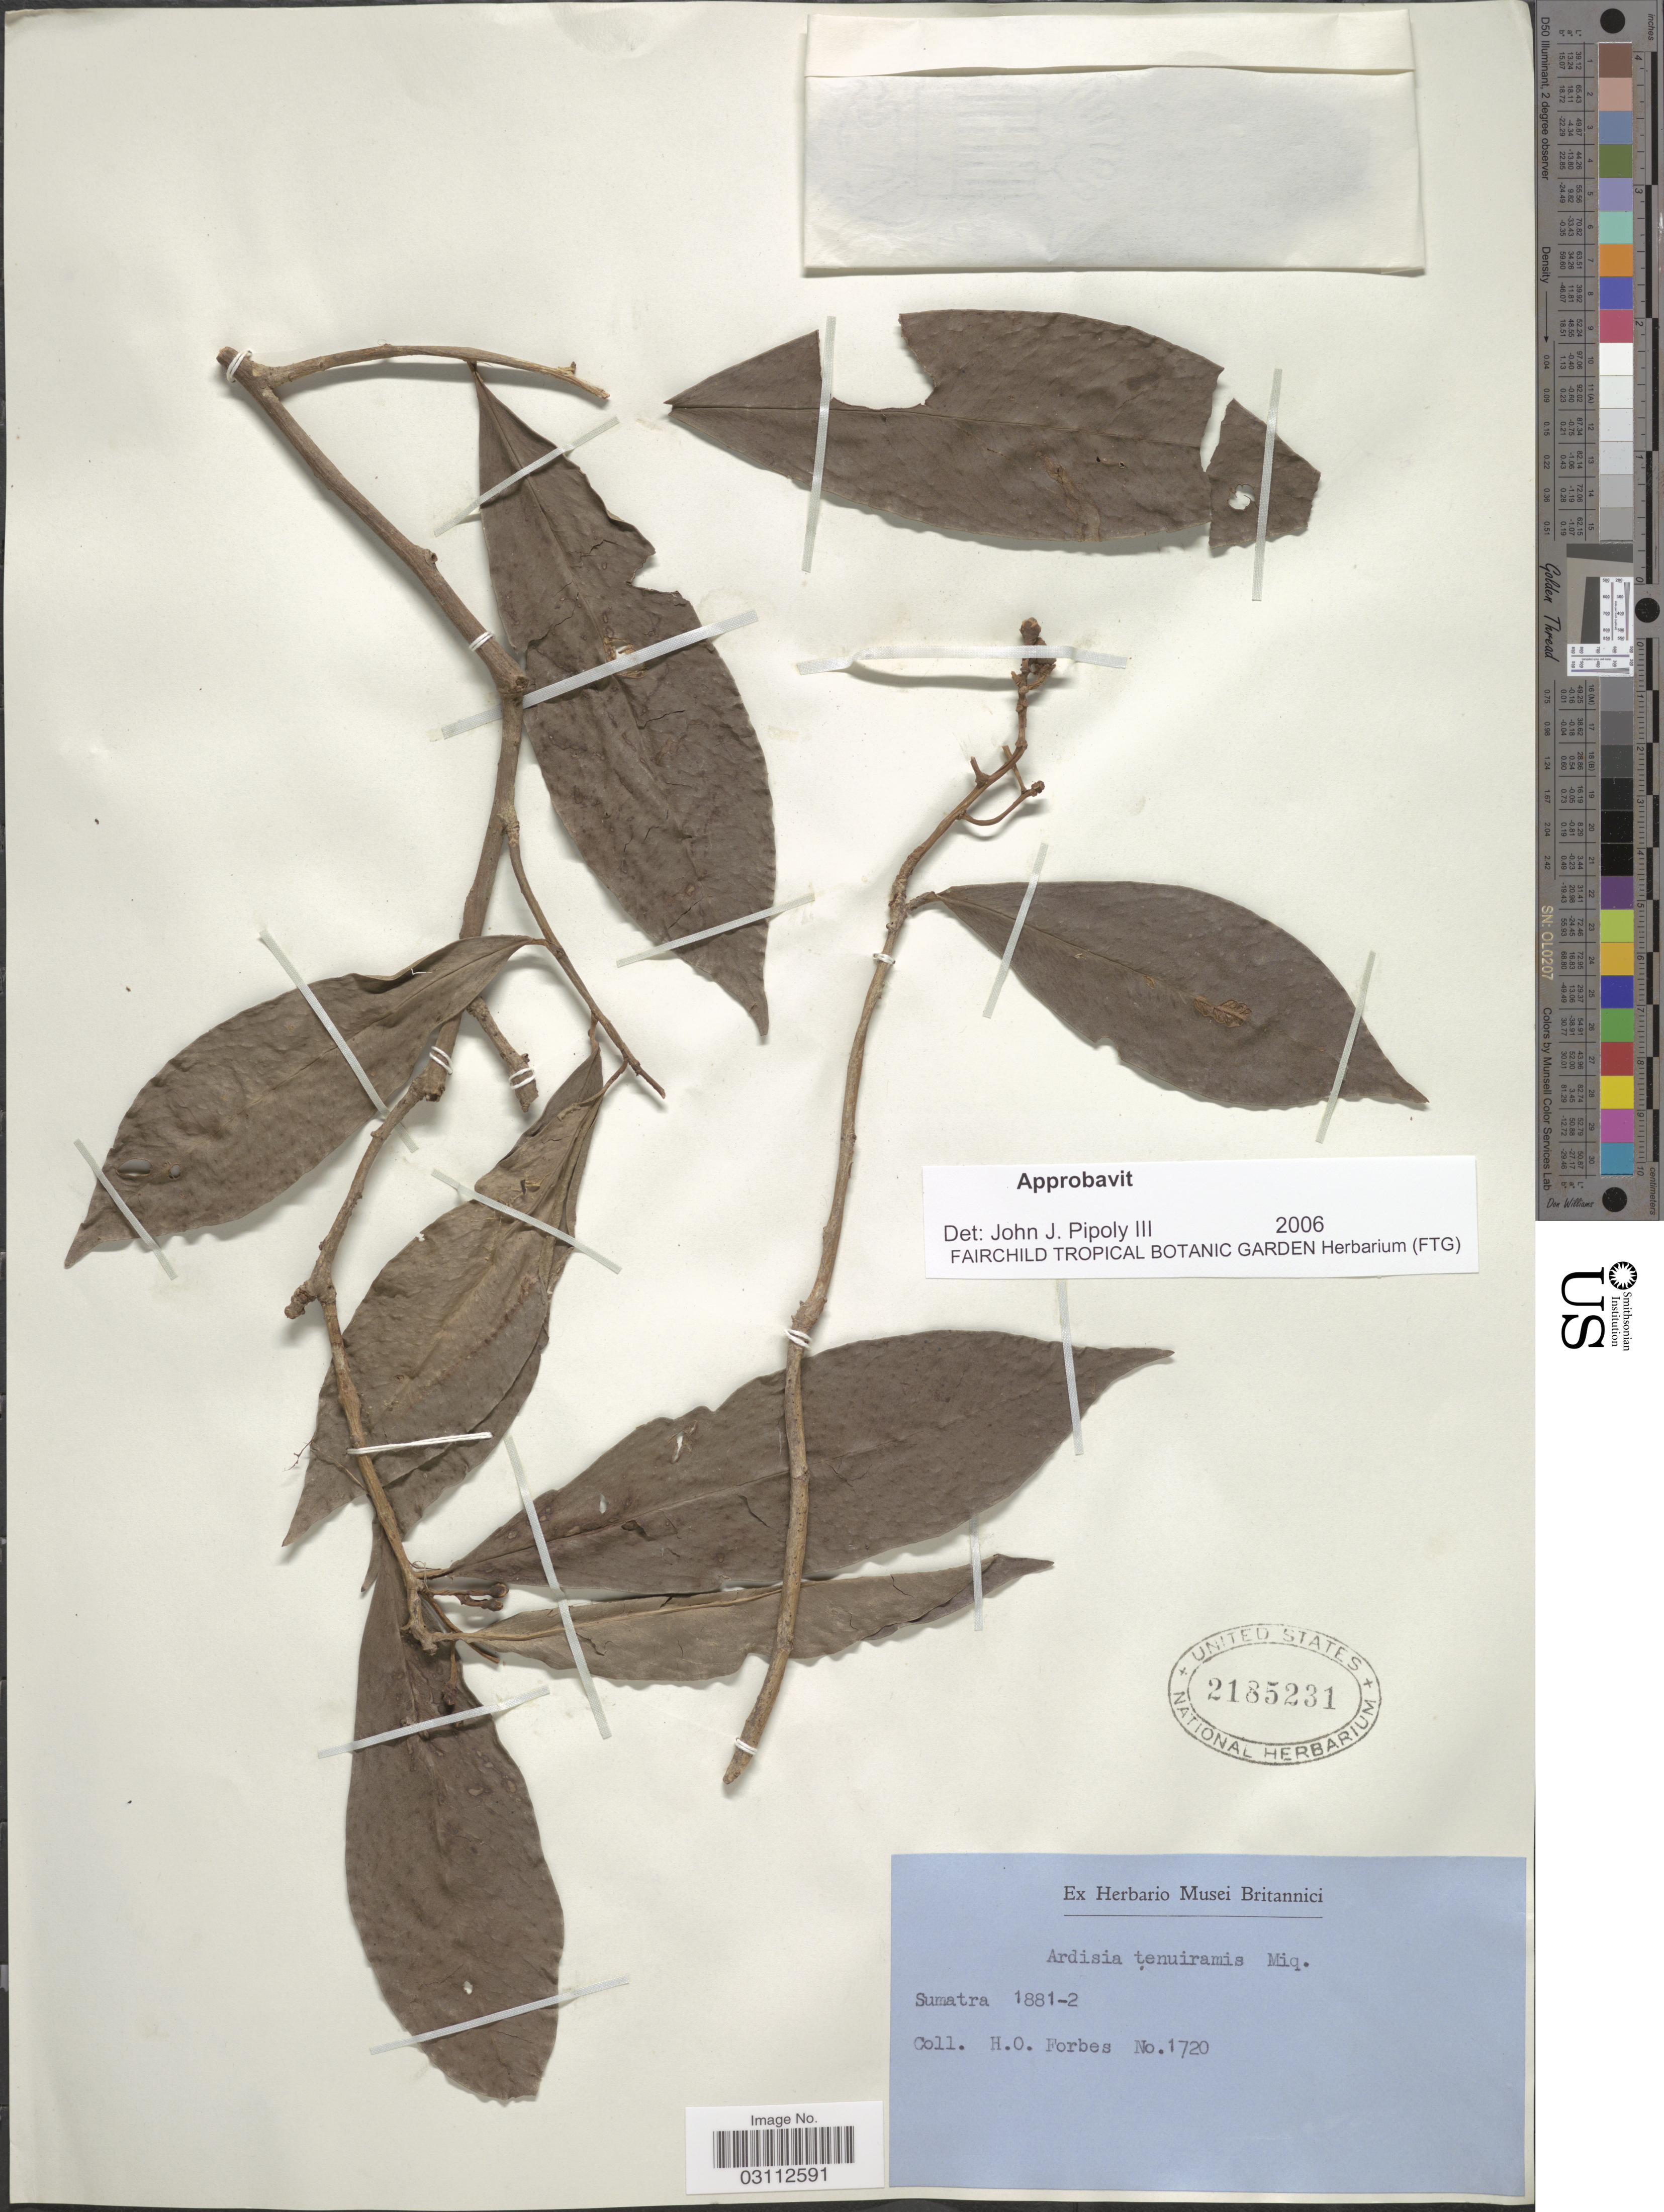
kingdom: Plantae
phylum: Tracheophyta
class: Magnoliopsida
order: Ericales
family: Primulaceae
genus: Ardisia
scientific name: Ardisia tenuiramis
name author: Miq.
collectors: H. O. Forbes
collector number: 1720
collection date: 1881/1882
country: Indonesia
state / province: Sumatra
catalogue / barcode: US 2185231